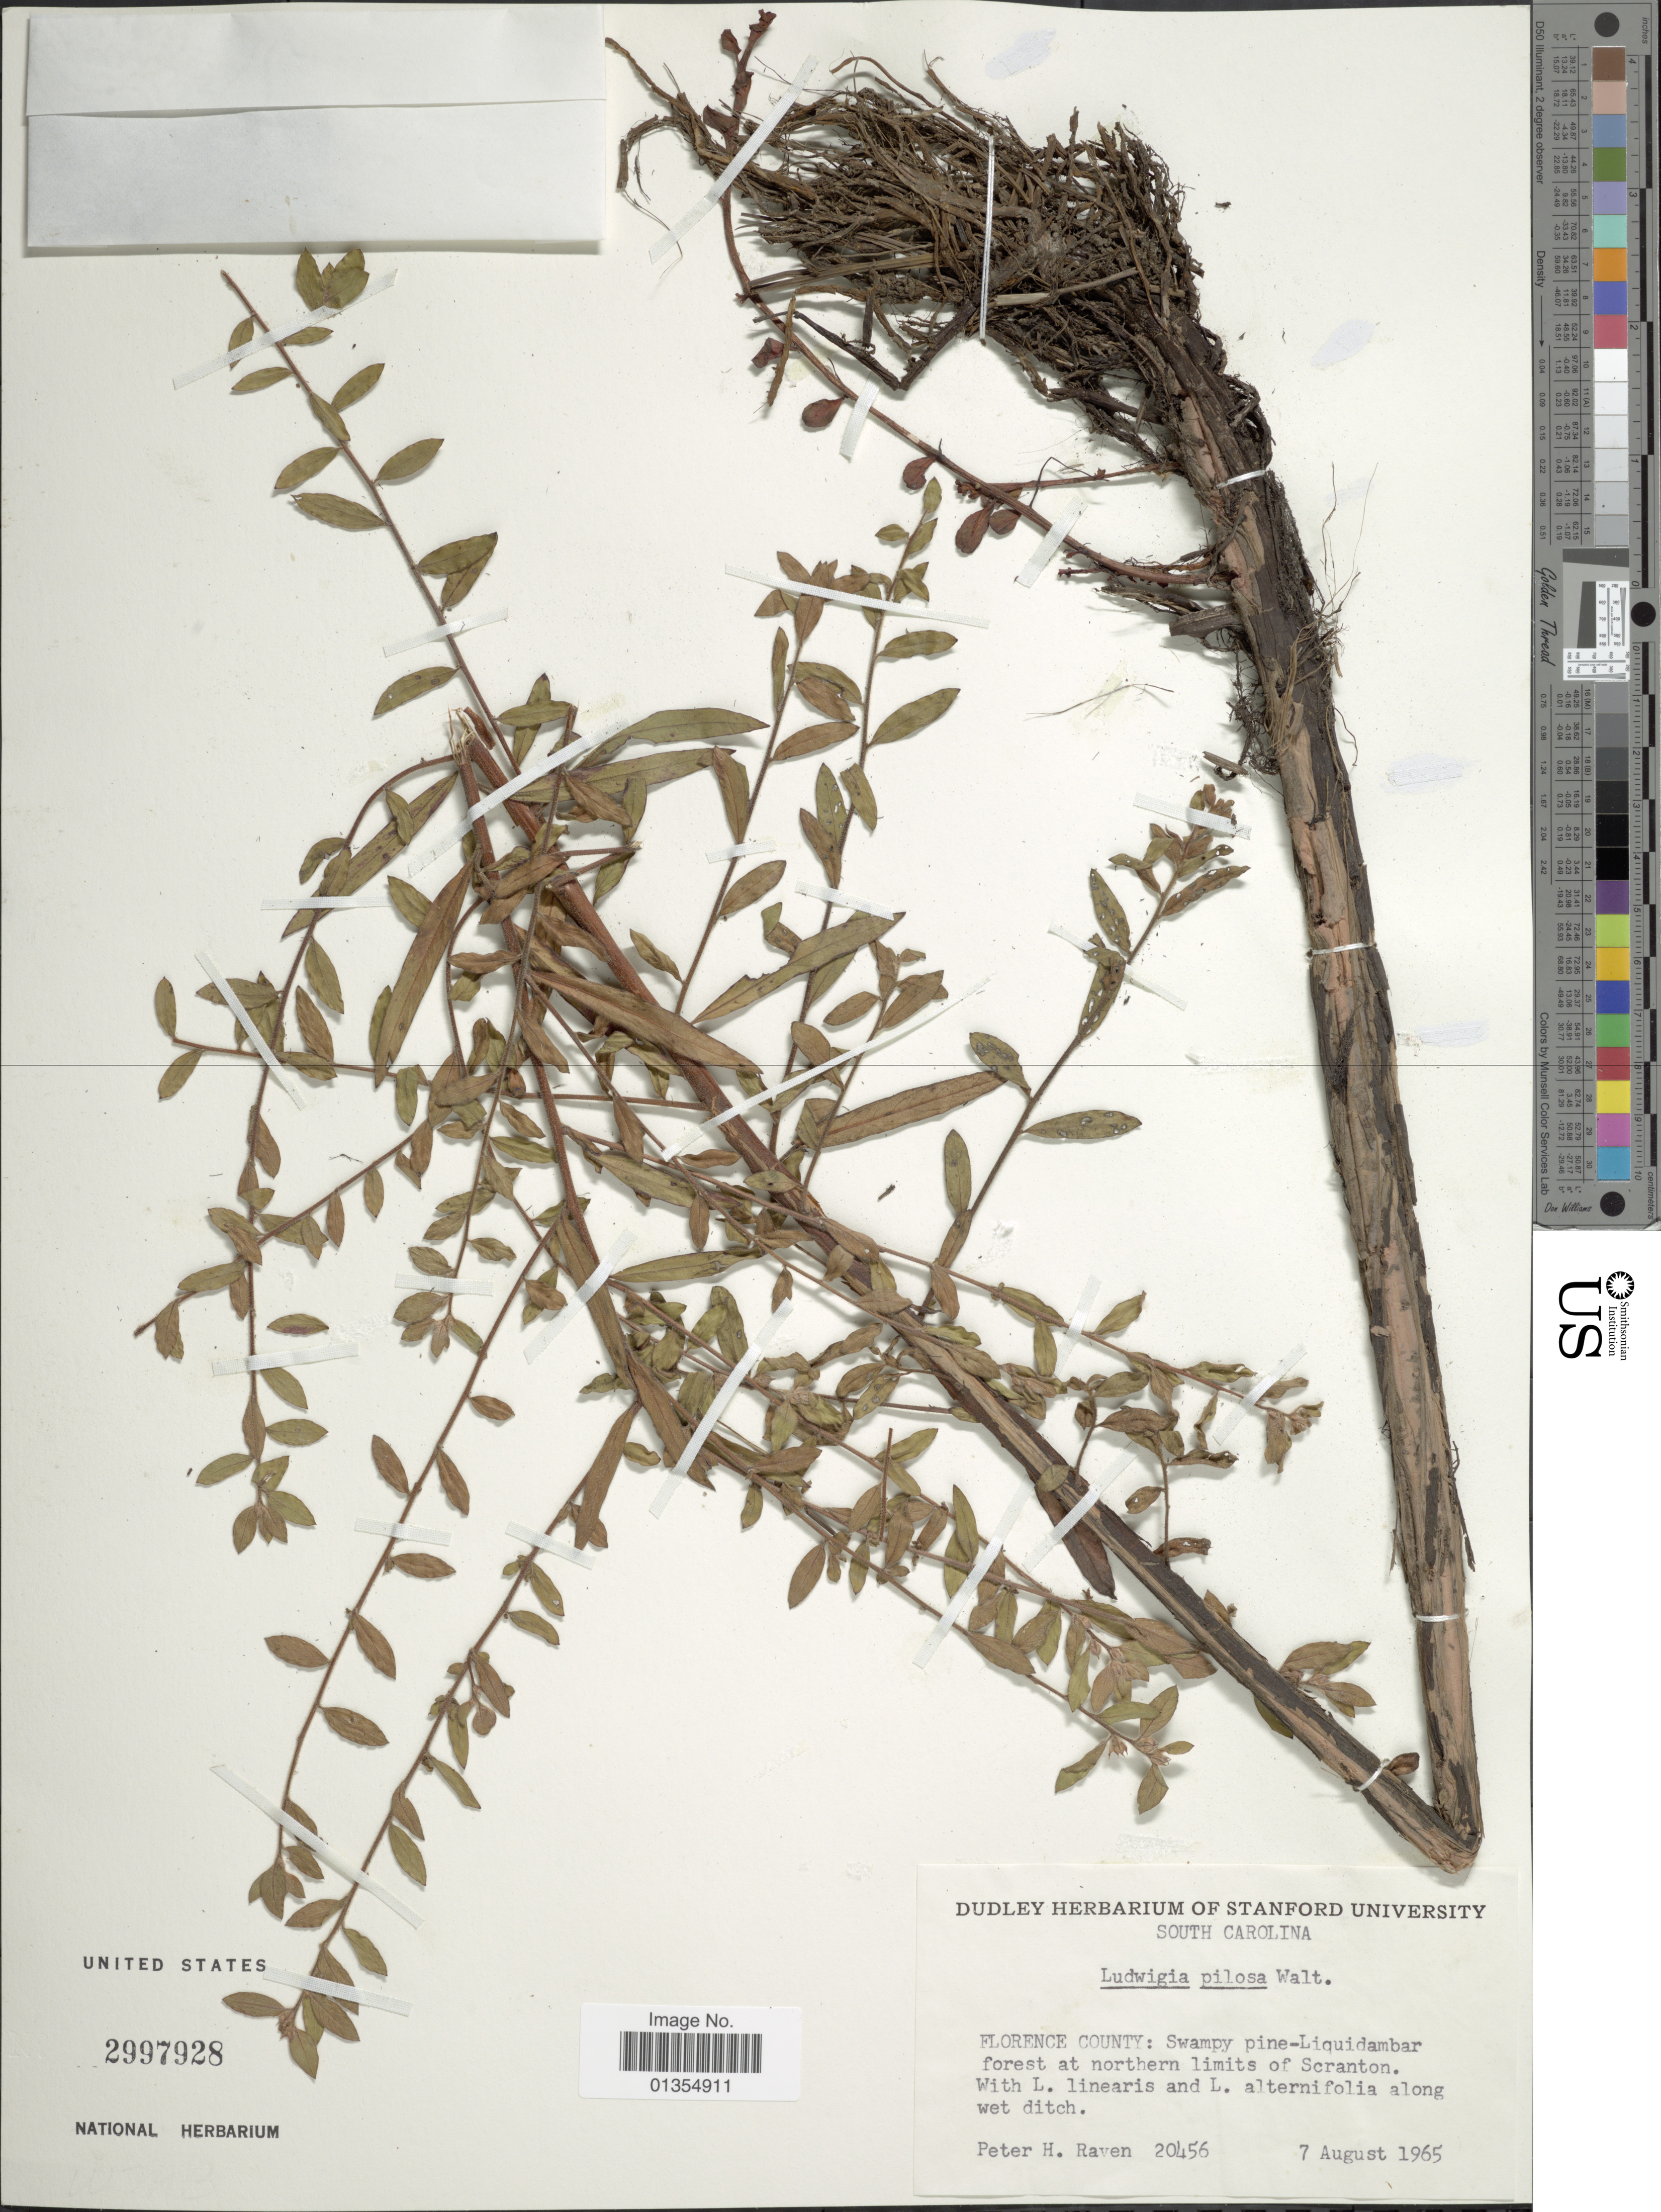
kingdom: Plantae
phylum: Tracheophyta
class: Magnoliopsida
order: Myrtales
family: Onagraceae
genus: Ludwigia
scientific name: Ludwigia pilosa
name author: Walter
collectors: P. Raven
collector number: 20456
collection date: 1965-08-07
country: United States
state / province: South Carolina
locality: Florence County: Swampy pine Loquidambar forest at northern limits of Scranton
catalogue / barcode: US 2997928